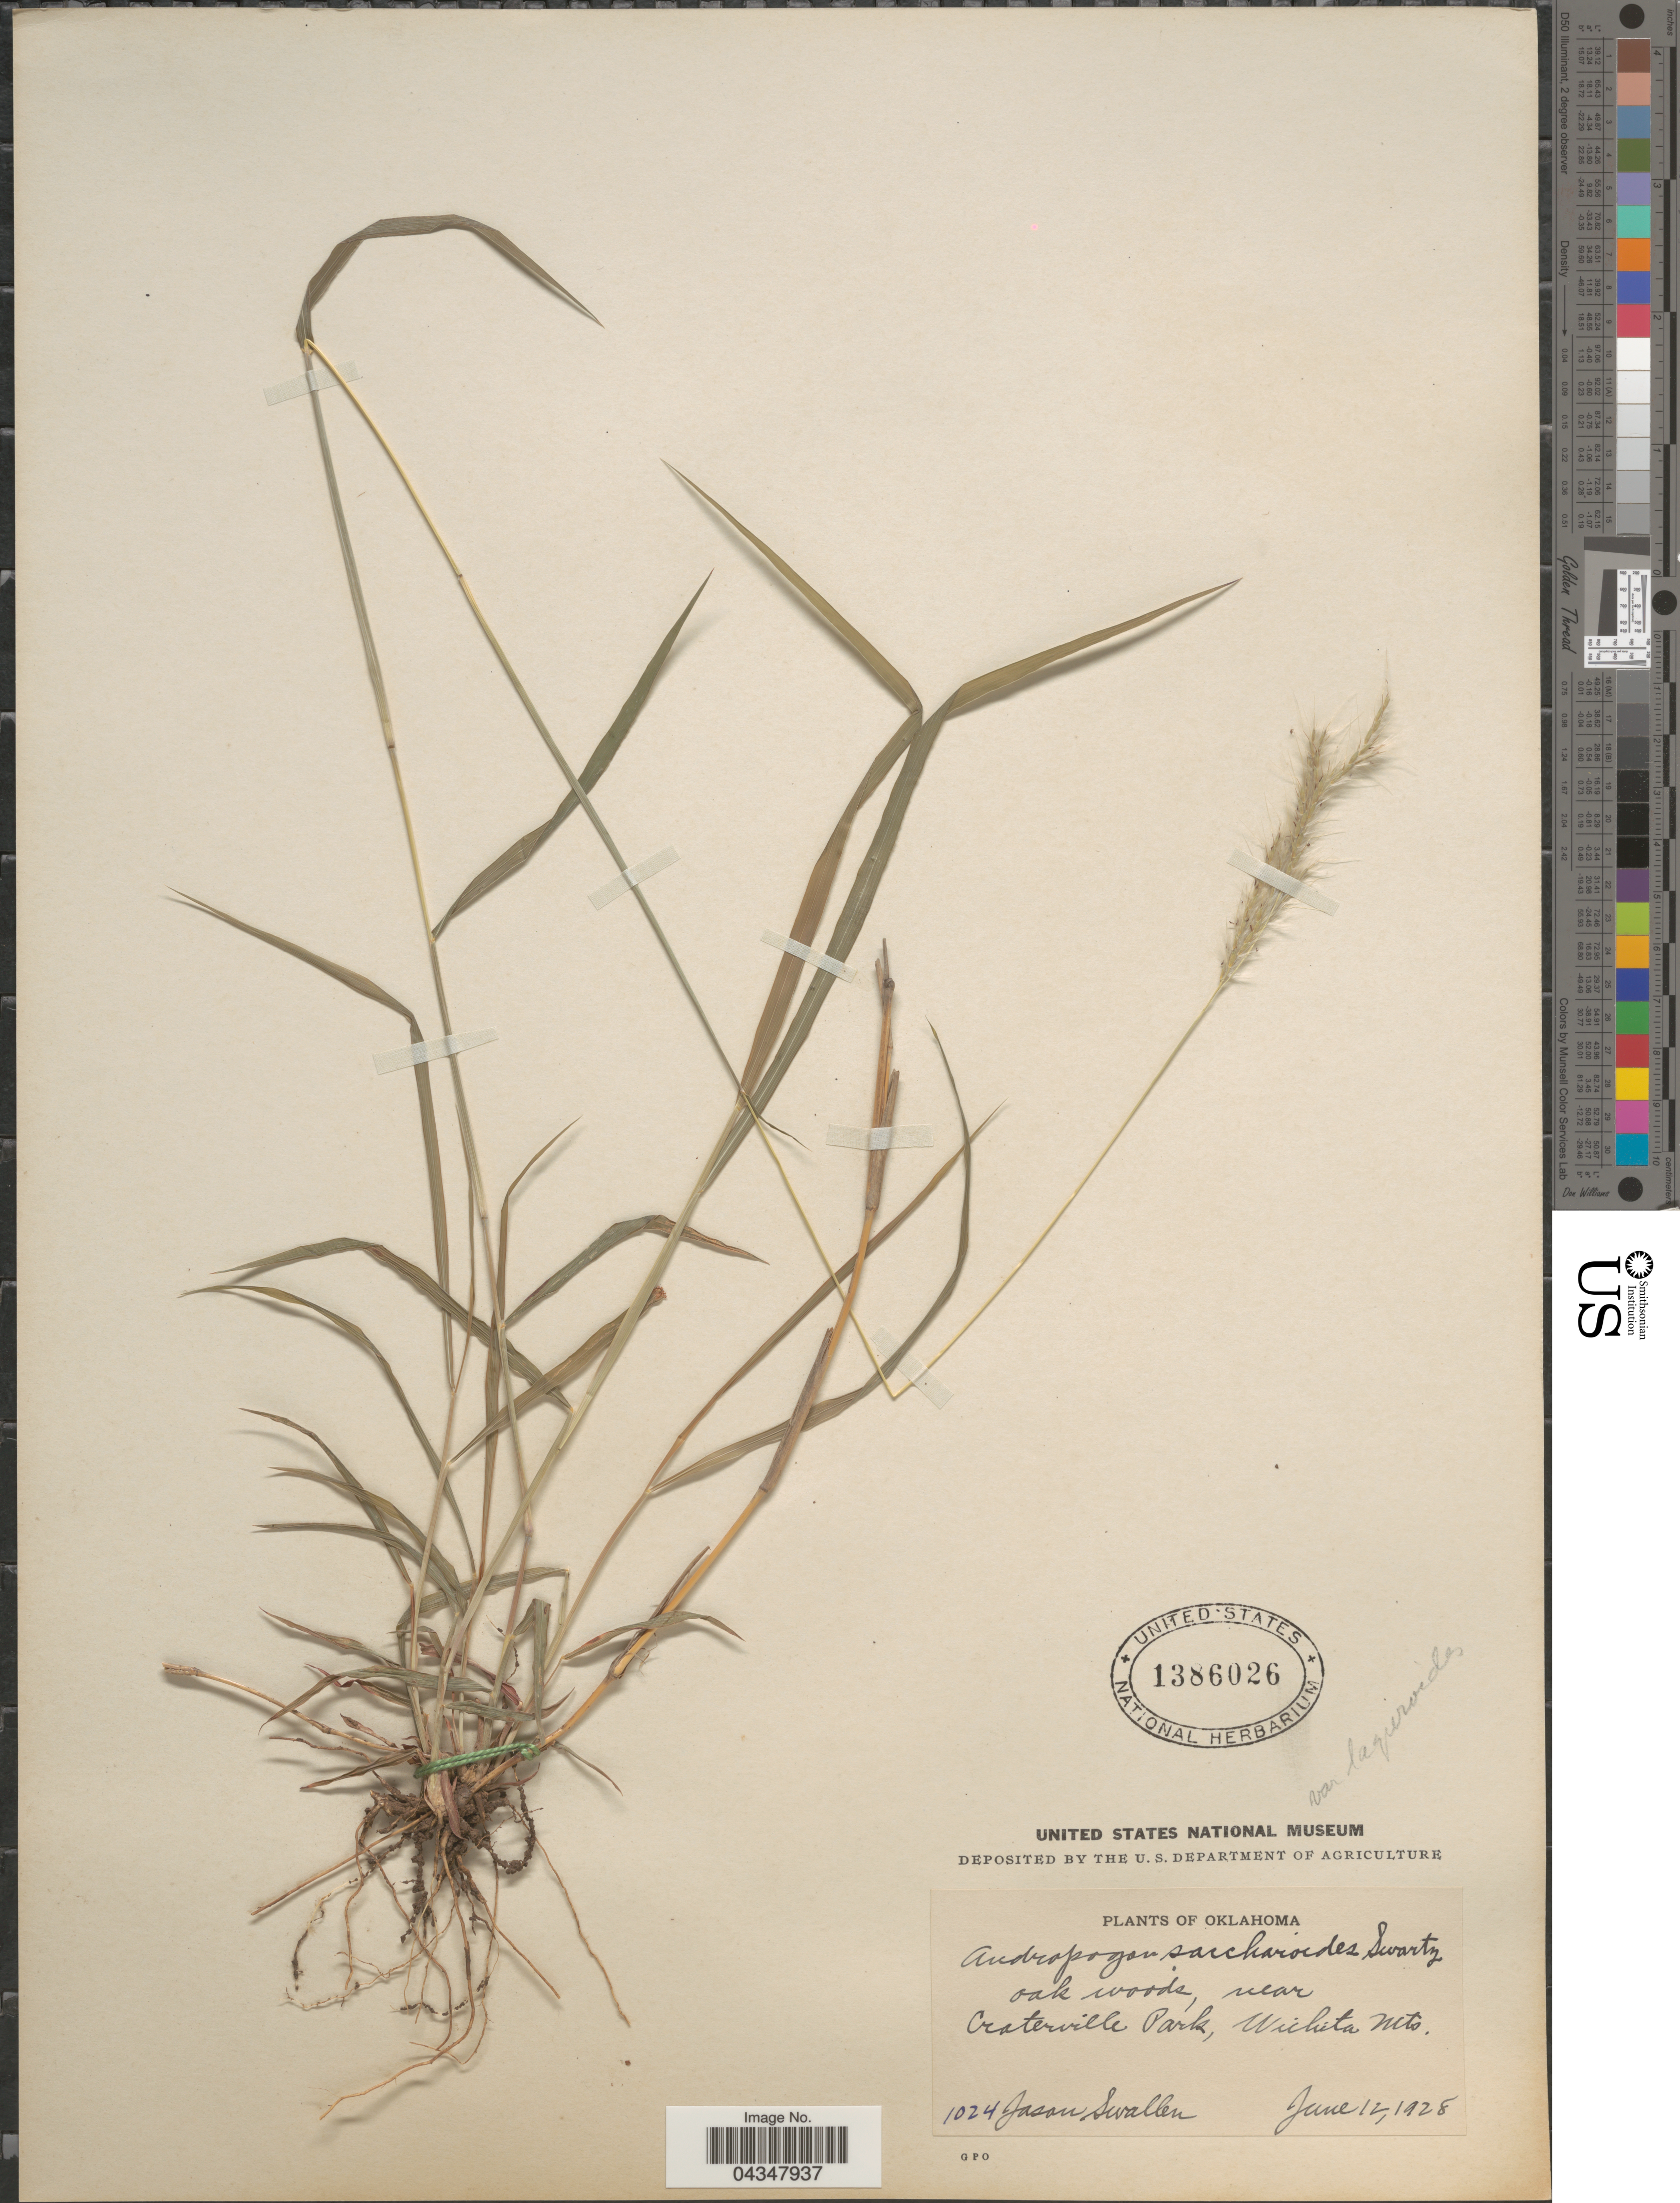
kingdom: Plantae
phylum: Tracheophyta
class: Liliopsida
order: Poales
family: Poaceae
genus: Bothriochloa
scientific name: Bothriochloa saccharoides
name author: (Sw.) Rydb.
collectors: J. R. Swallen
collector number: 1024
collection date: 1928-06-12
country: United States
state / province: Oklahoma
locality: Near Craterville Park, Wichita Mts.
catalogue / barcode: US 1386026